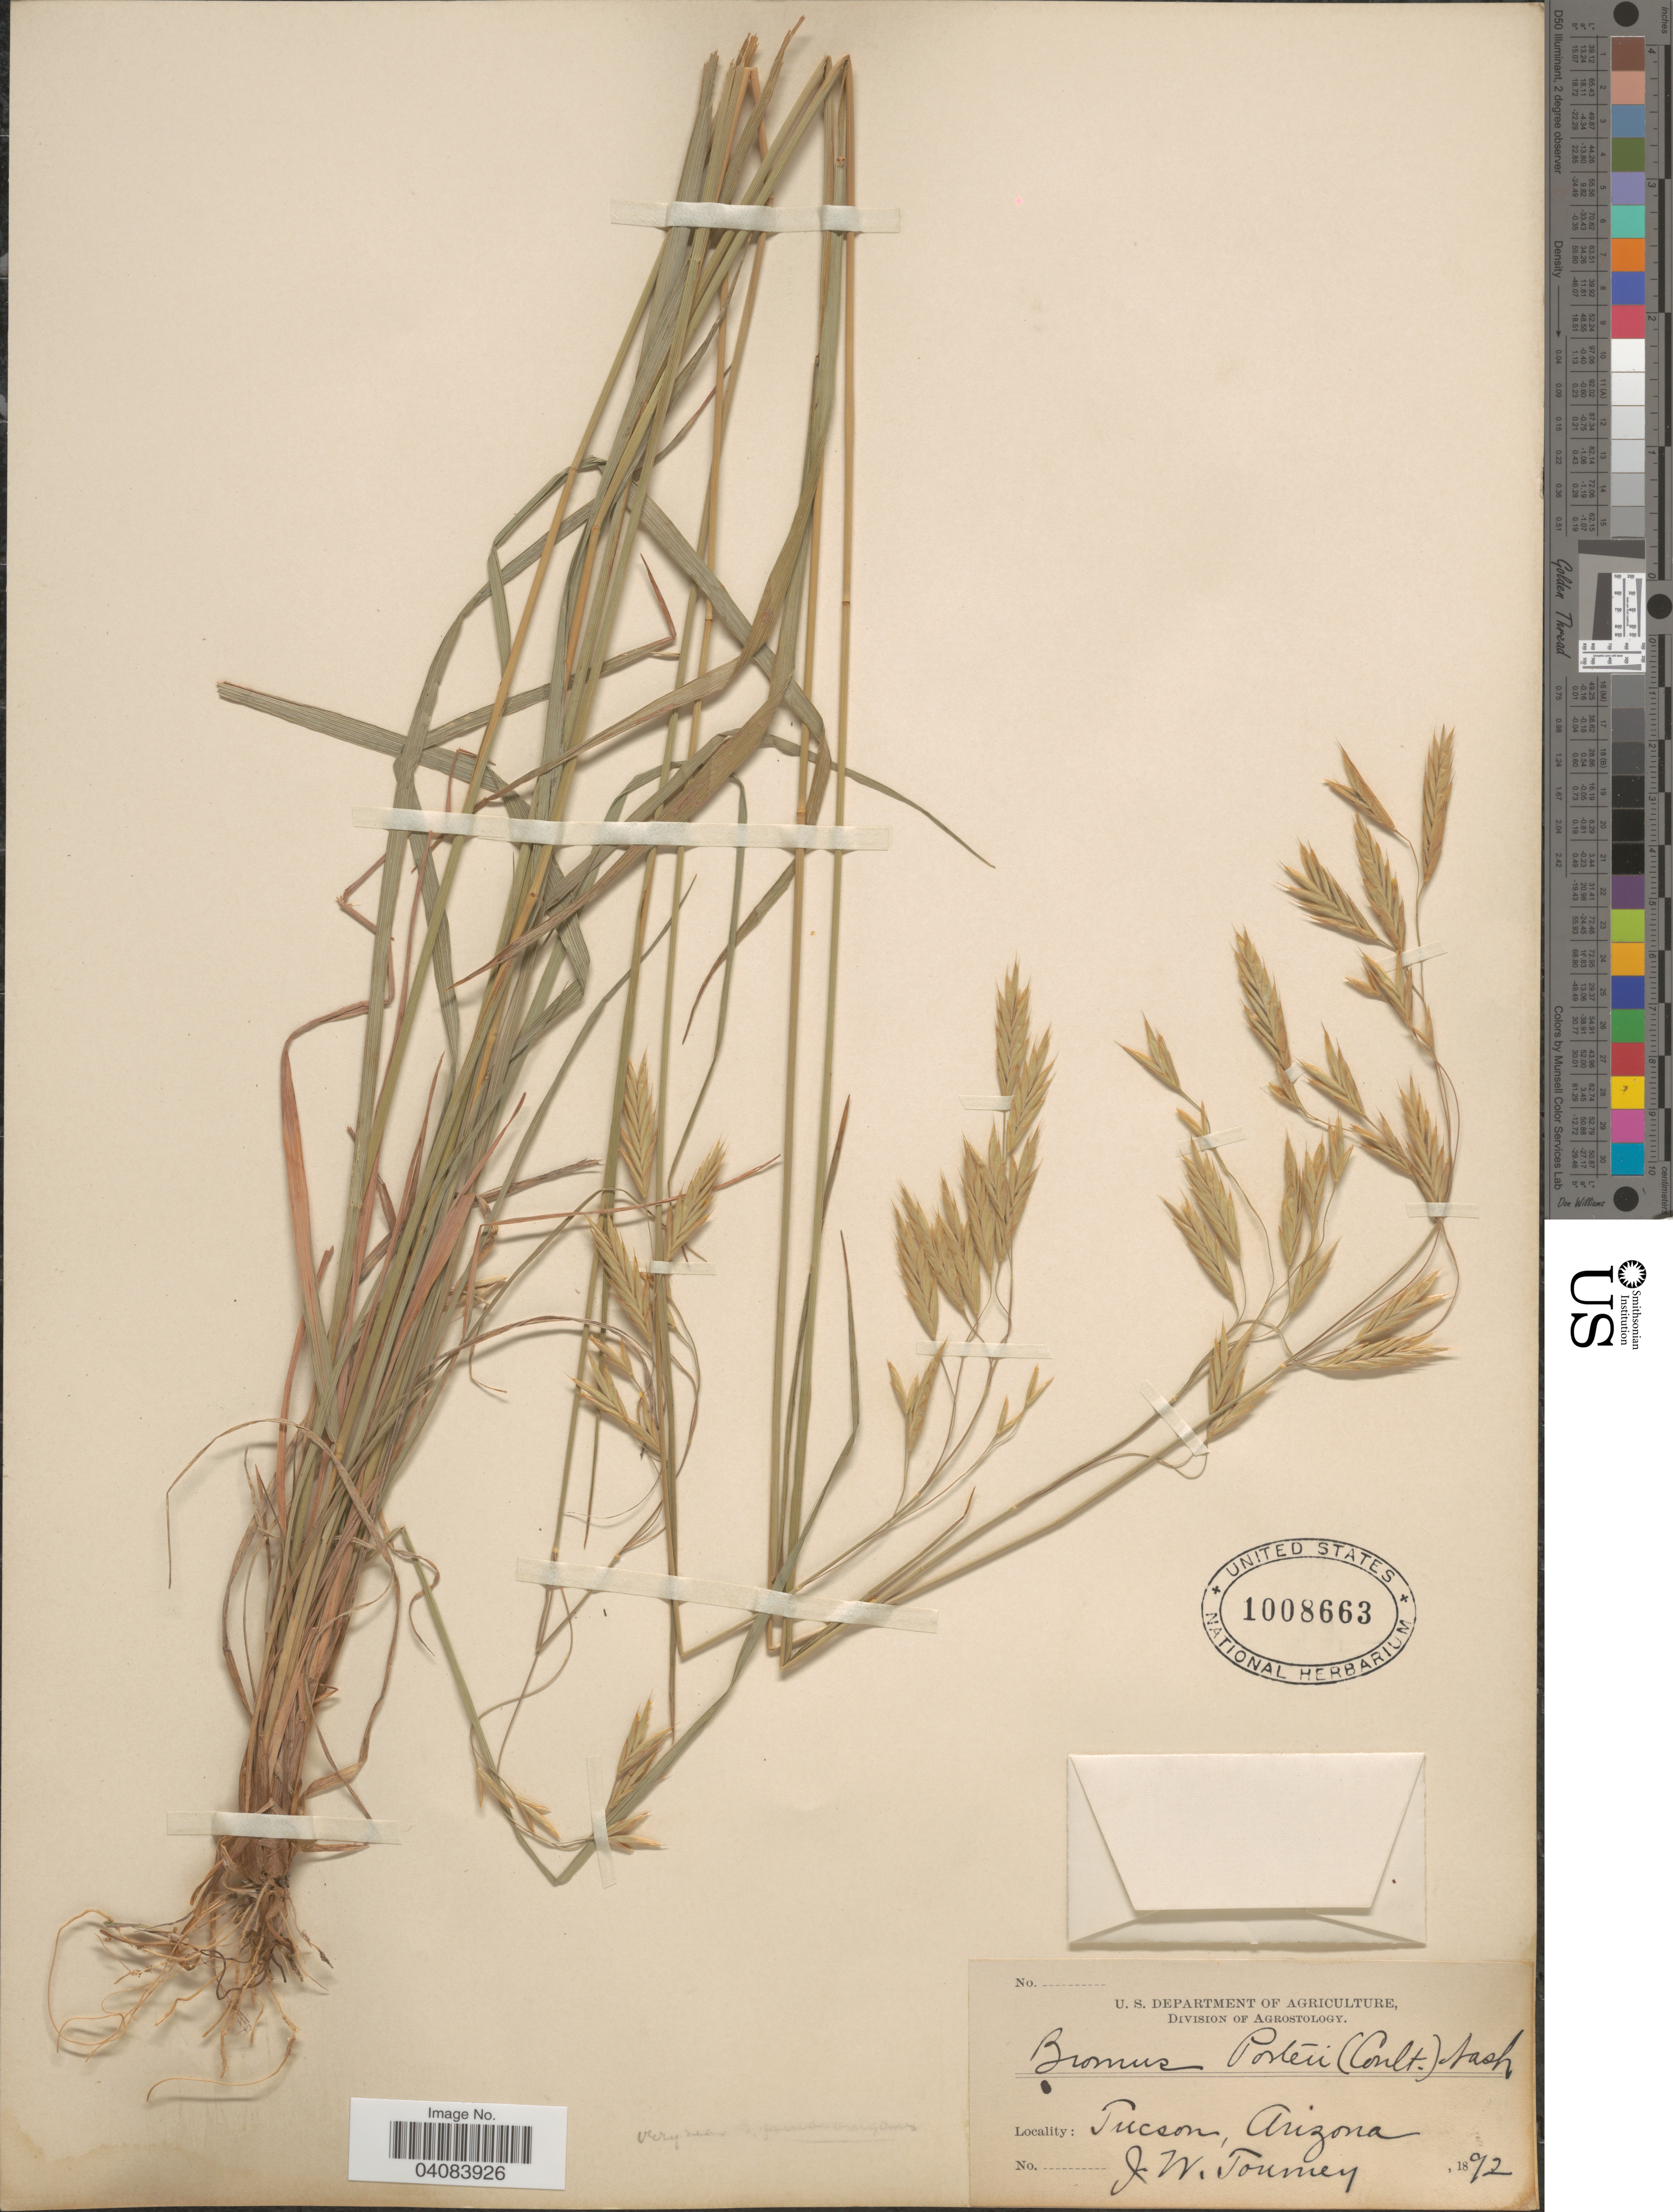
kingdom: Plantae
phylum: Tracheophyta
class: Liliopsida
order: Poales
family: Poaceae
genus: Bromus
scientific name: Bromus porteri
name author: (J.M. Coult.) Nash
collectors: J. W. Toumey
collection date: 1892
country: United States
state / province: Arizona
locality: Tucson.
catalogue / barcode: US 1008663